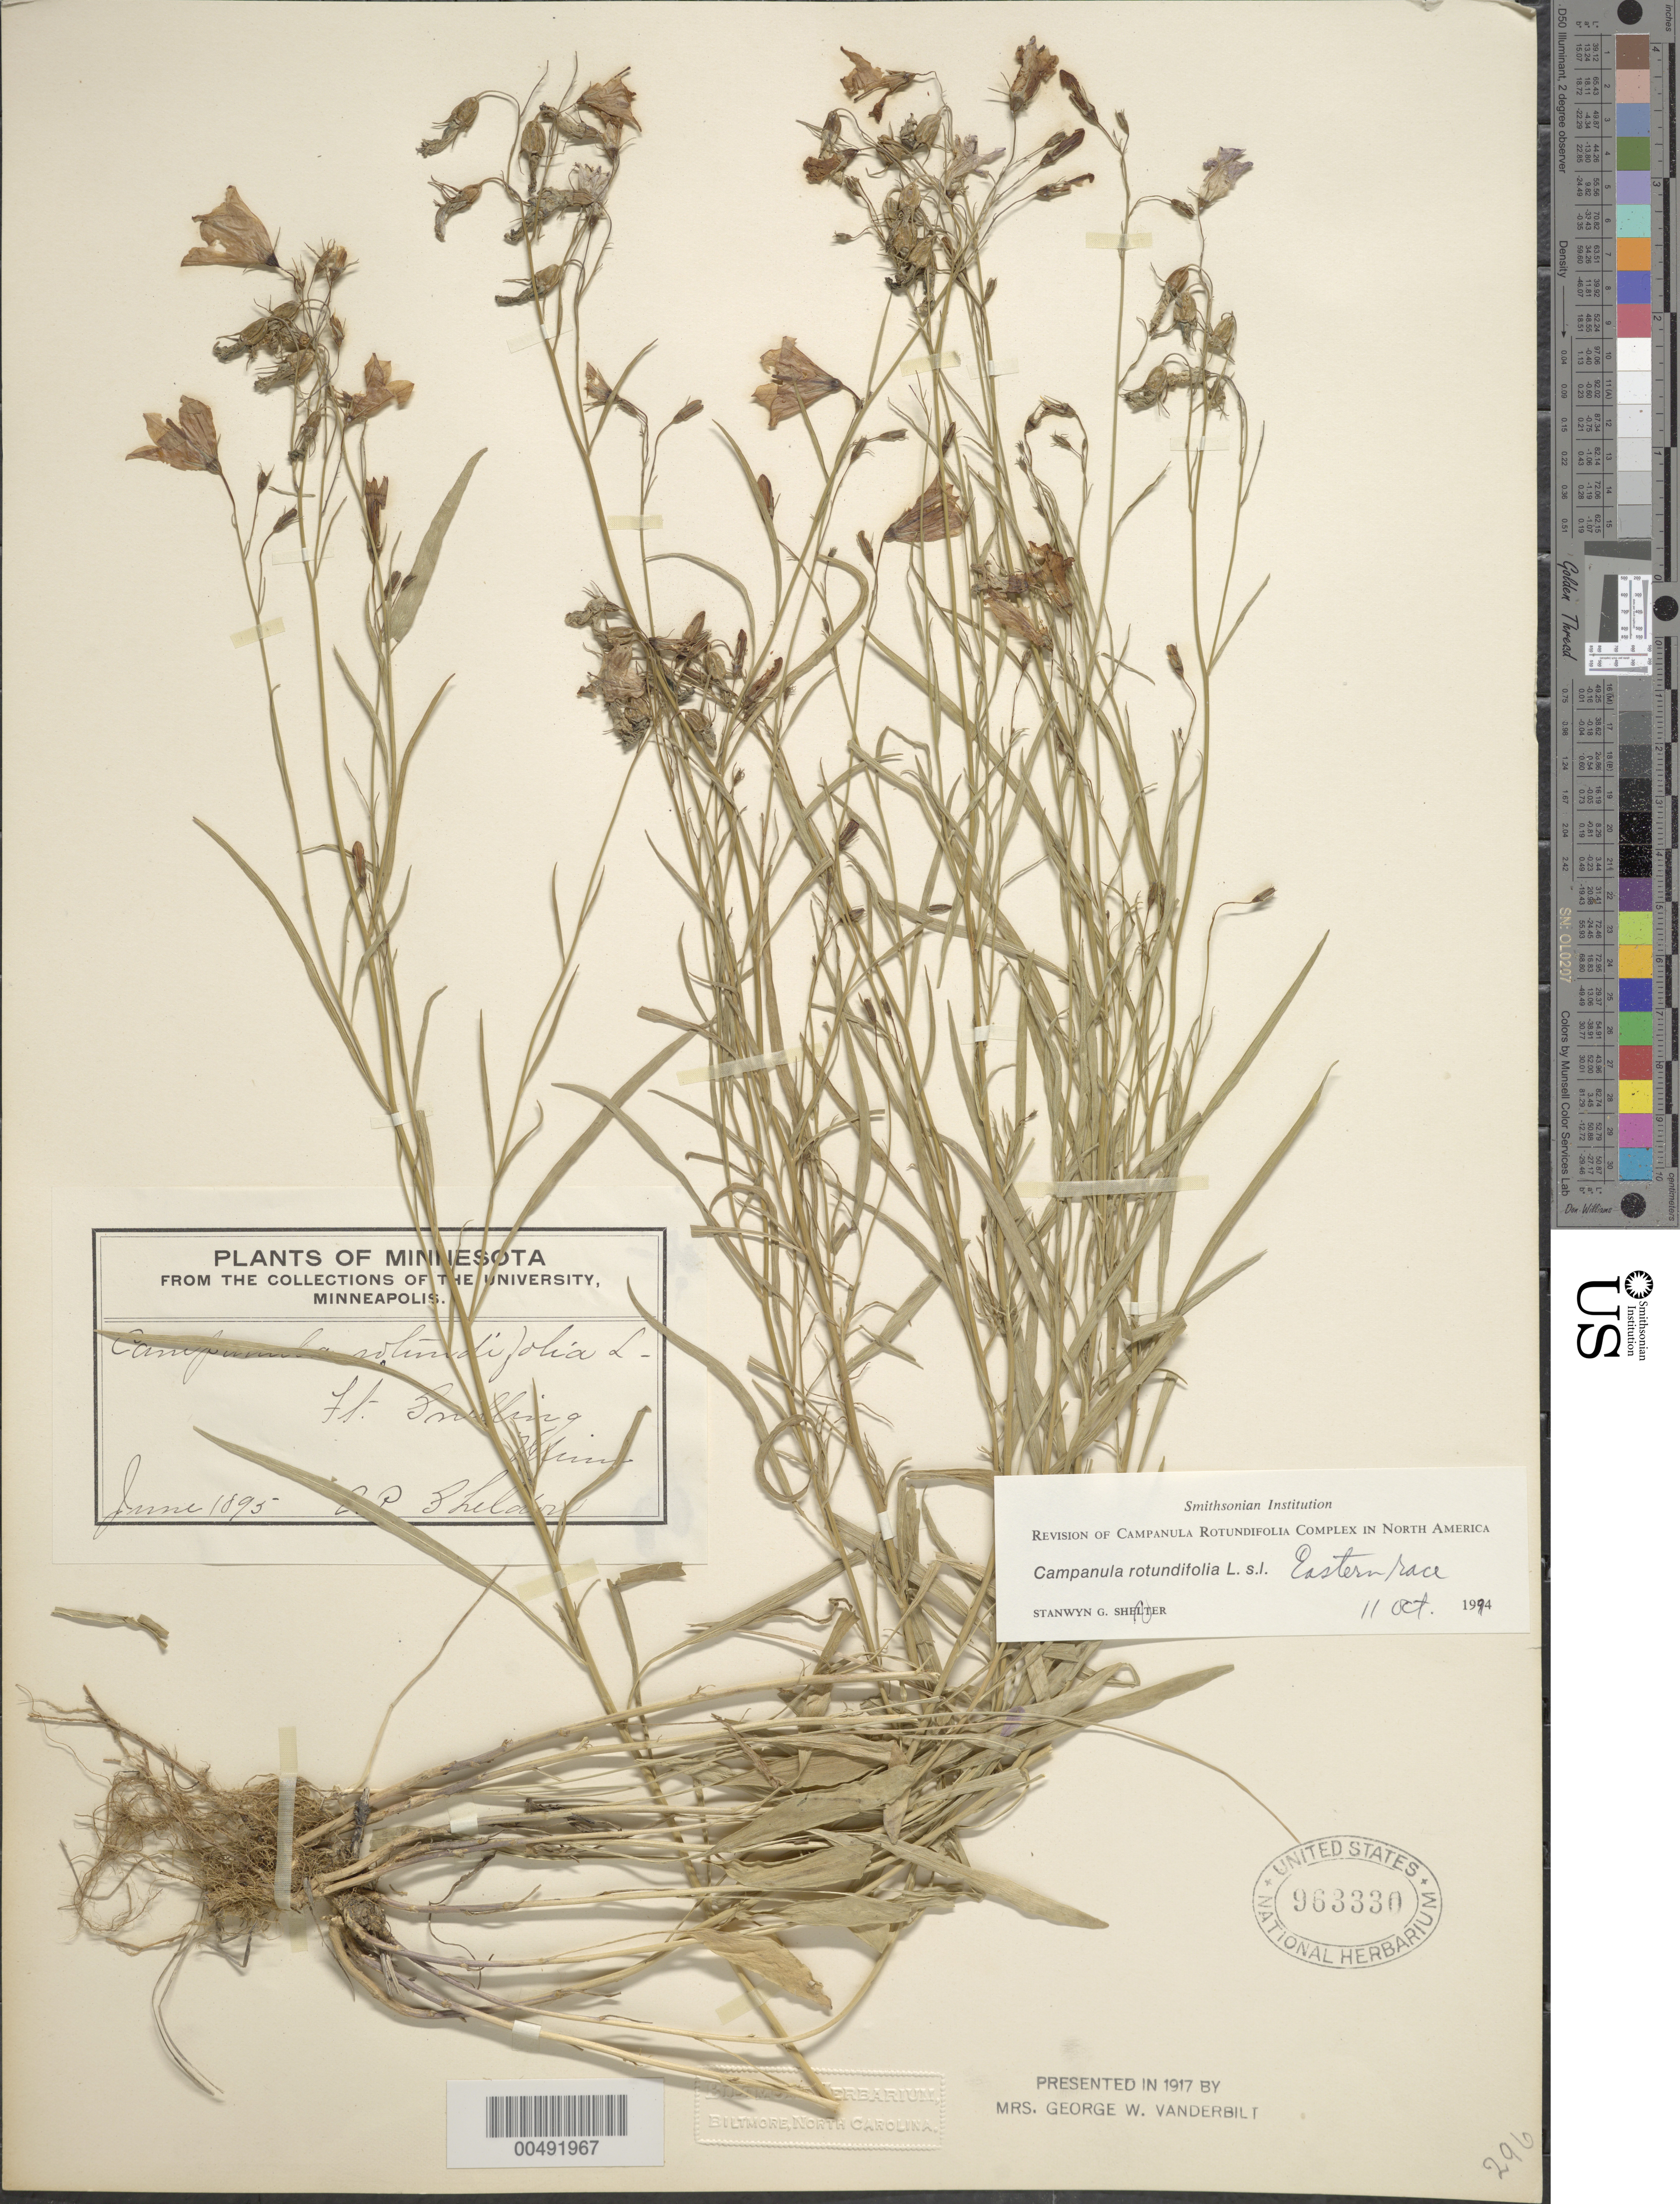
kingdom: Plantae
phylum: Tracheophyta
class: Magnoliopsida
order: Asterales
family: Campanulaceae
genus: Campanula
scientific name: Campanula rotundifolia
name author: L.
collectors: E. P. Sheldon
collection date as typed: Jun 1895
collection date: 1895-06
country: United States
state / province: Minnesota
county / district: Hennepin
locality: Fort Snelling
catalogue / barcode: US 963330